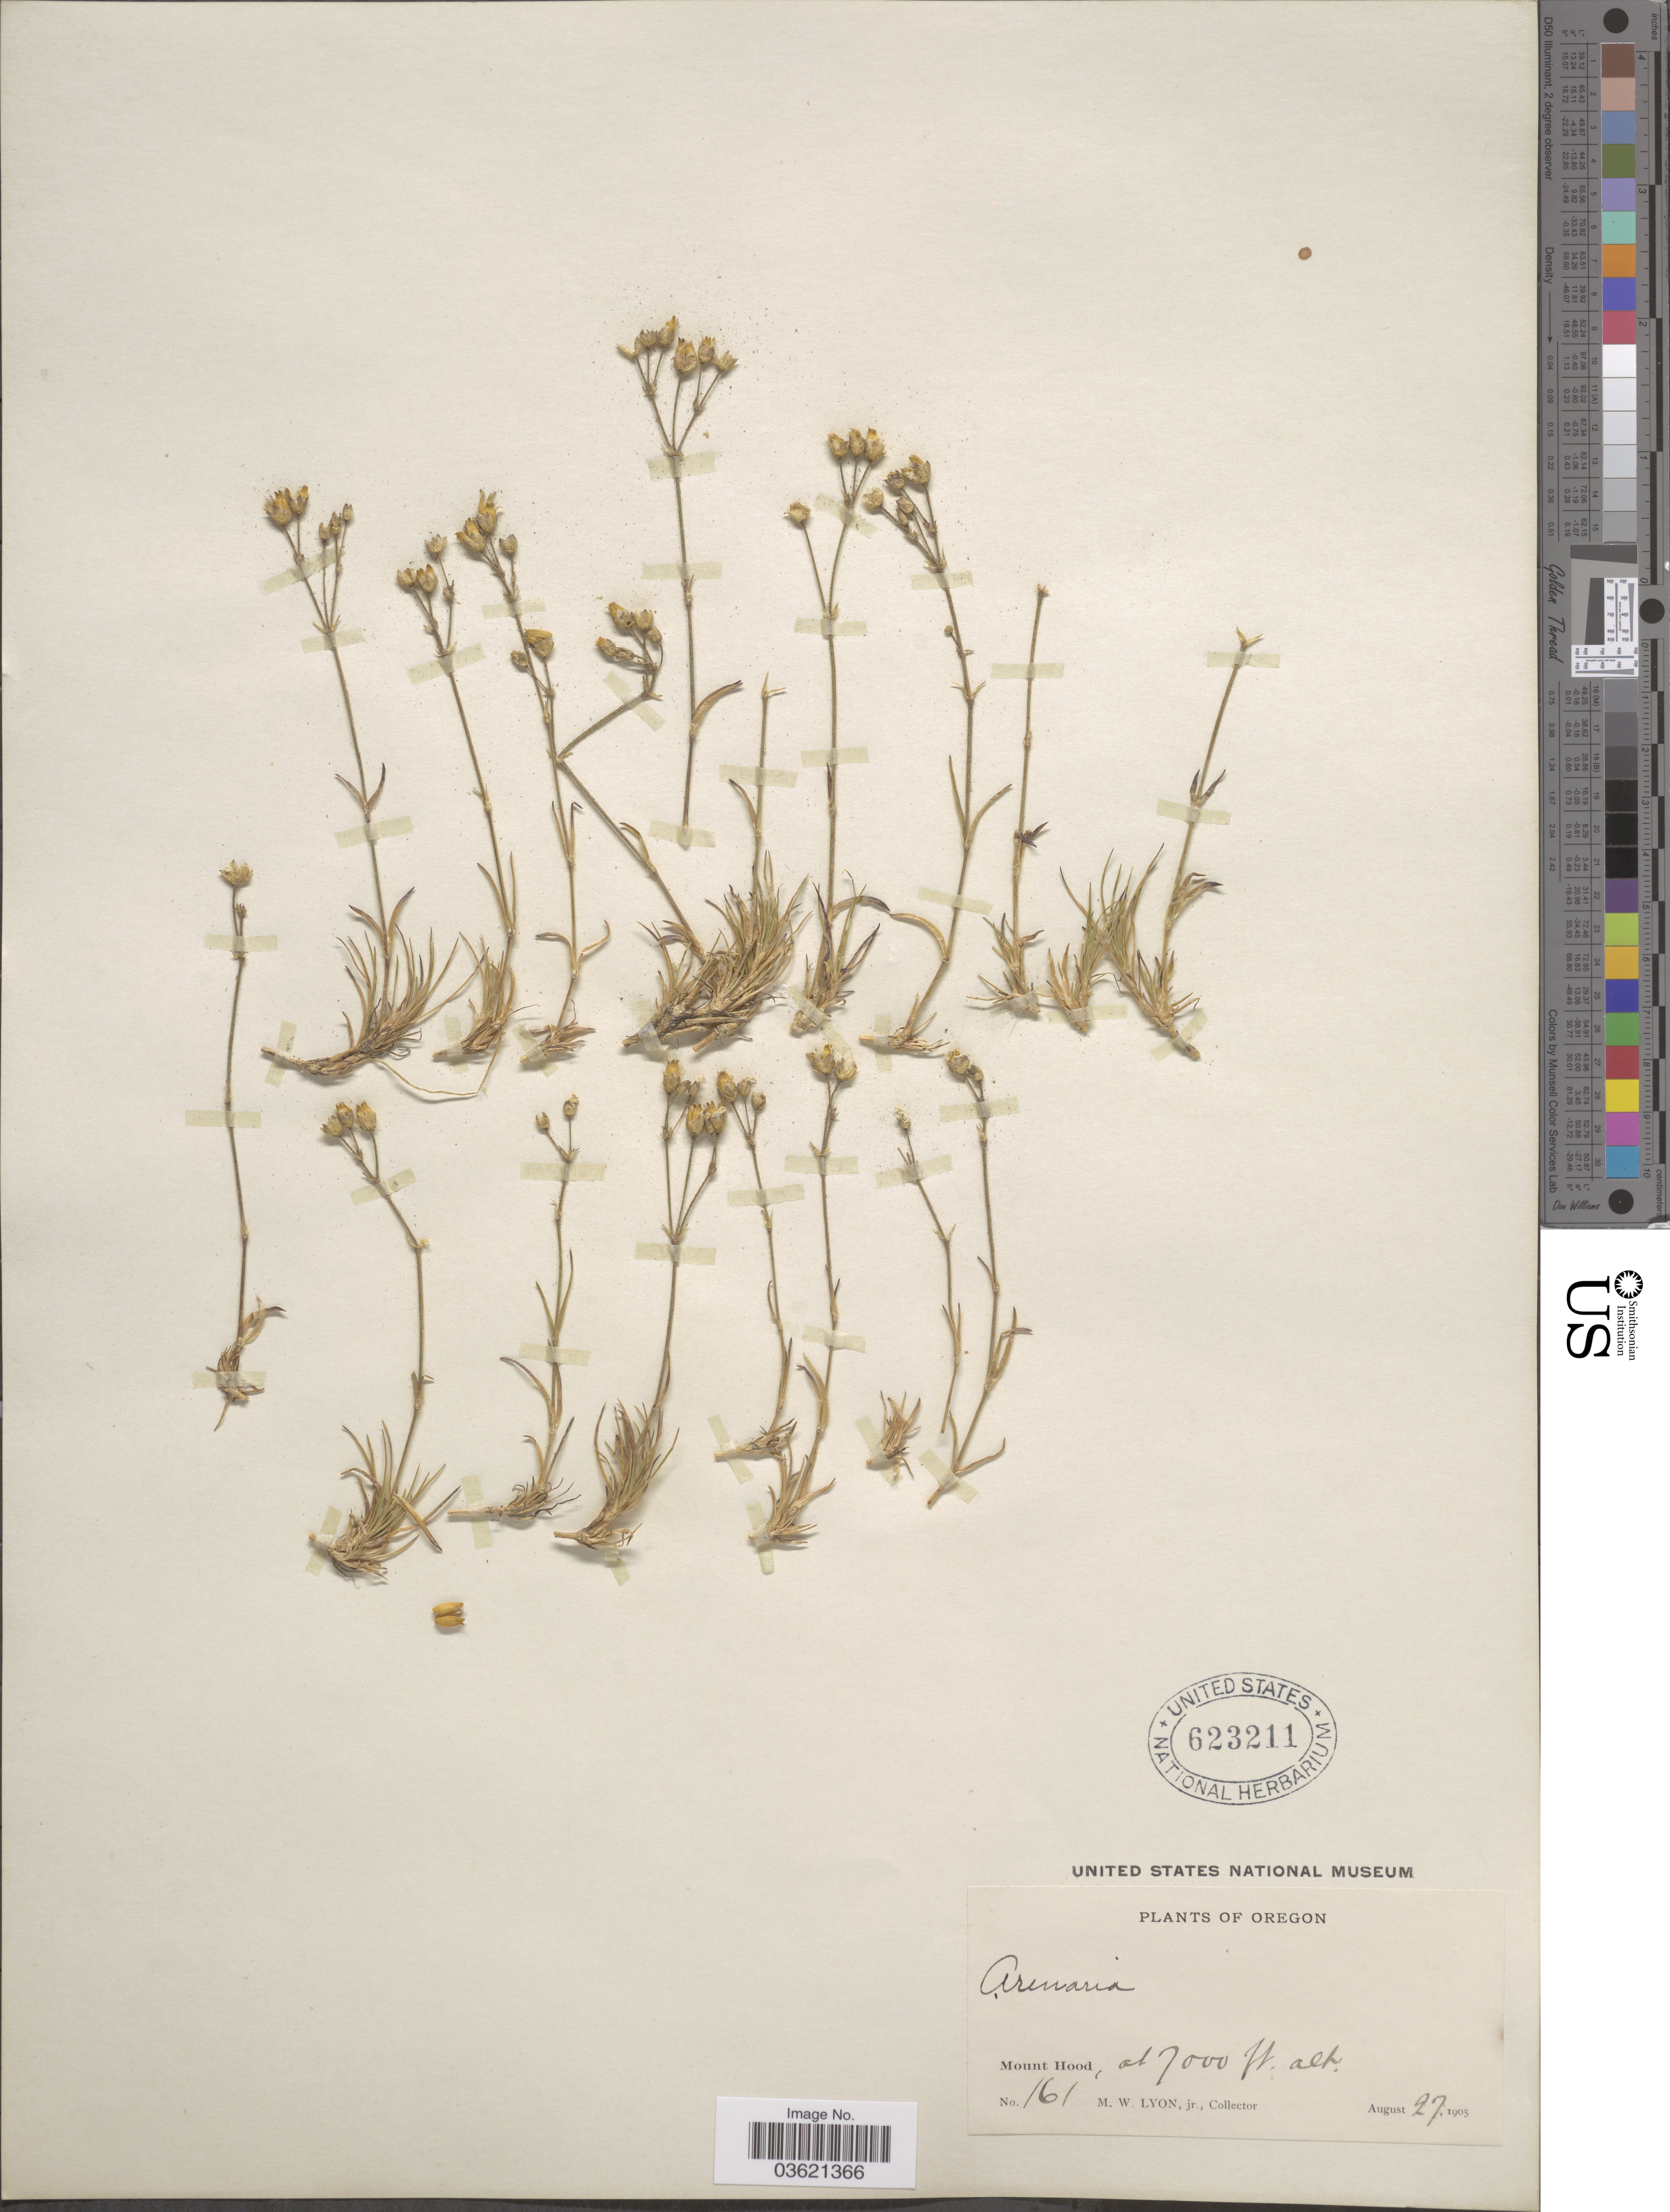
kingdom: Plantae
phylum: Tracheophyta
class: Magnoliopsida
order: Caryophyllales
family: Caryophyllaceae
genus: Arenaria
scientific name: Arenaria sp.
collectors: M. Lyon Jr.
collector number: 161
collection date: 1905-08-27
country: United States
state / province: Oregon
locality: Mount Hood.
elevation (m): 2134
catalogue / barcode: US 623211